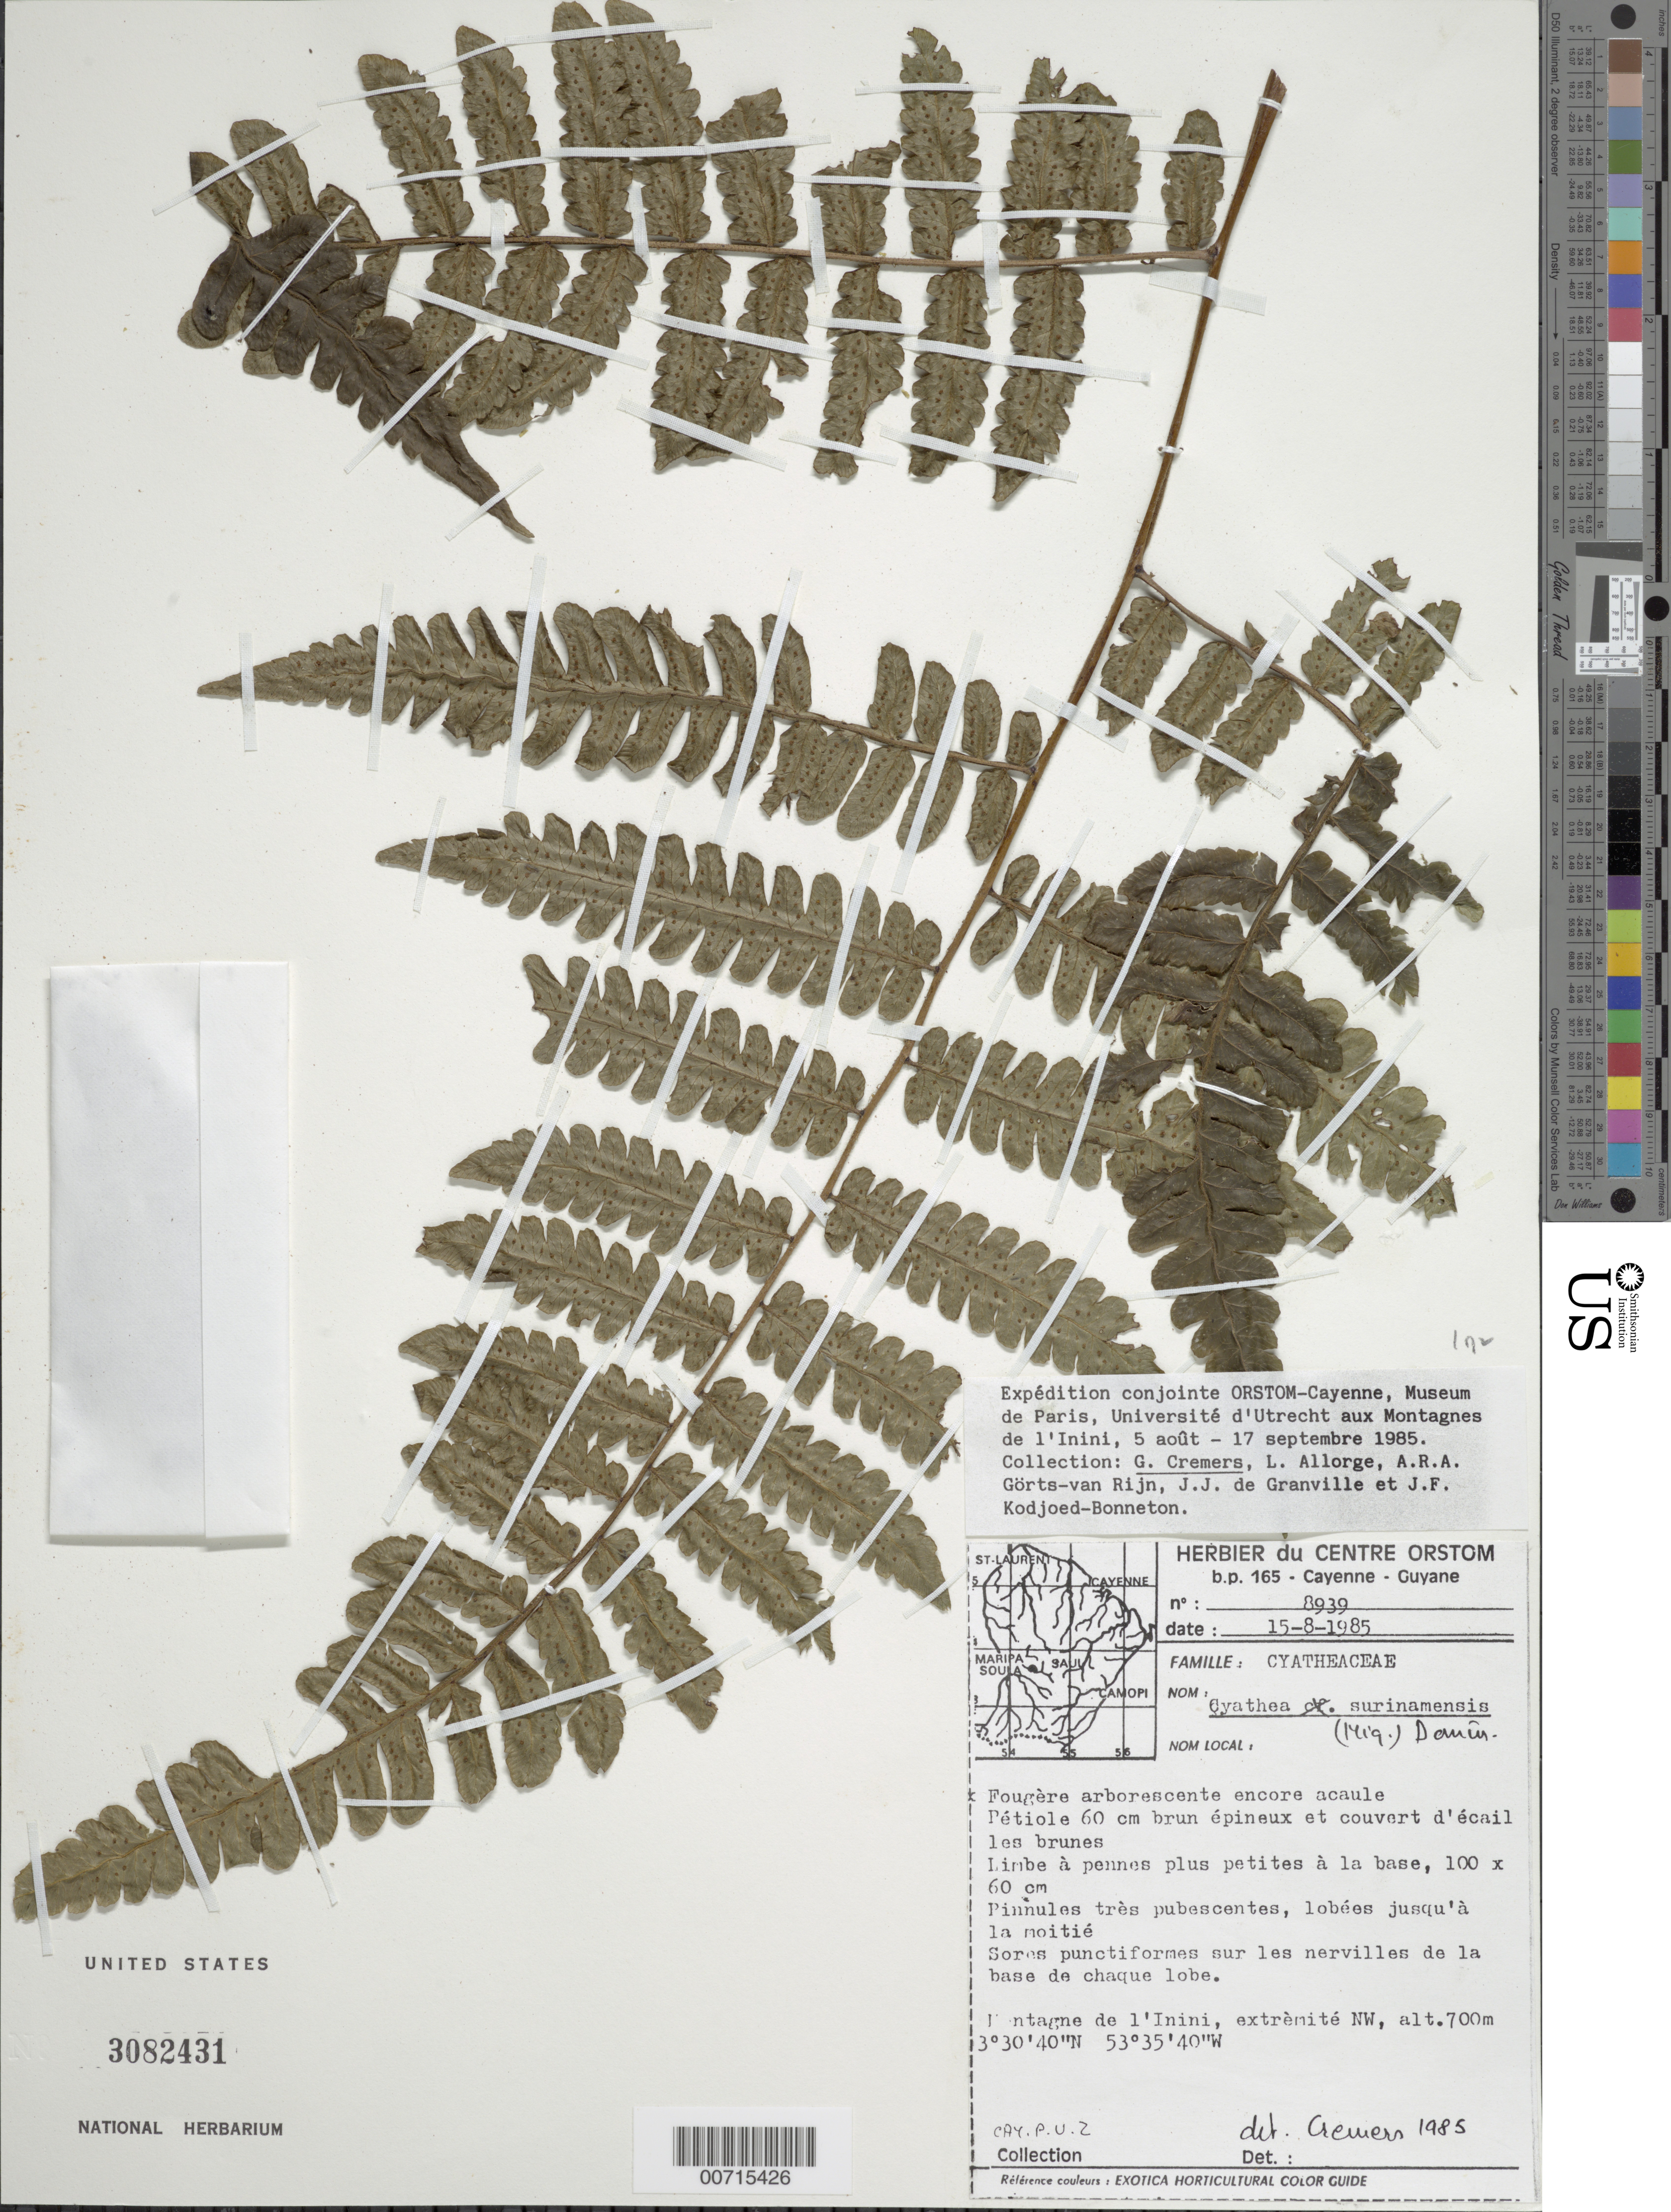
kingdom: Plantae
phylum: Tracheophyta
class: Polypodiopsida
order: Cyatheales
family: Cyatheaceae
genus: Cyathea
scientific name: Cyathea surinamensis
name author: (Miq.) Domin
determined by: Cremers, Georges A.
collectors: G. Cremers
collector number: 8939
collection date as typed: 15-Aug-85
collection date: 1985-08-15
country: French Guiana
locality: Montagne de l'Inini, extrèmité NW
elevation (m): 700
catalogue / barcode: US 3082431